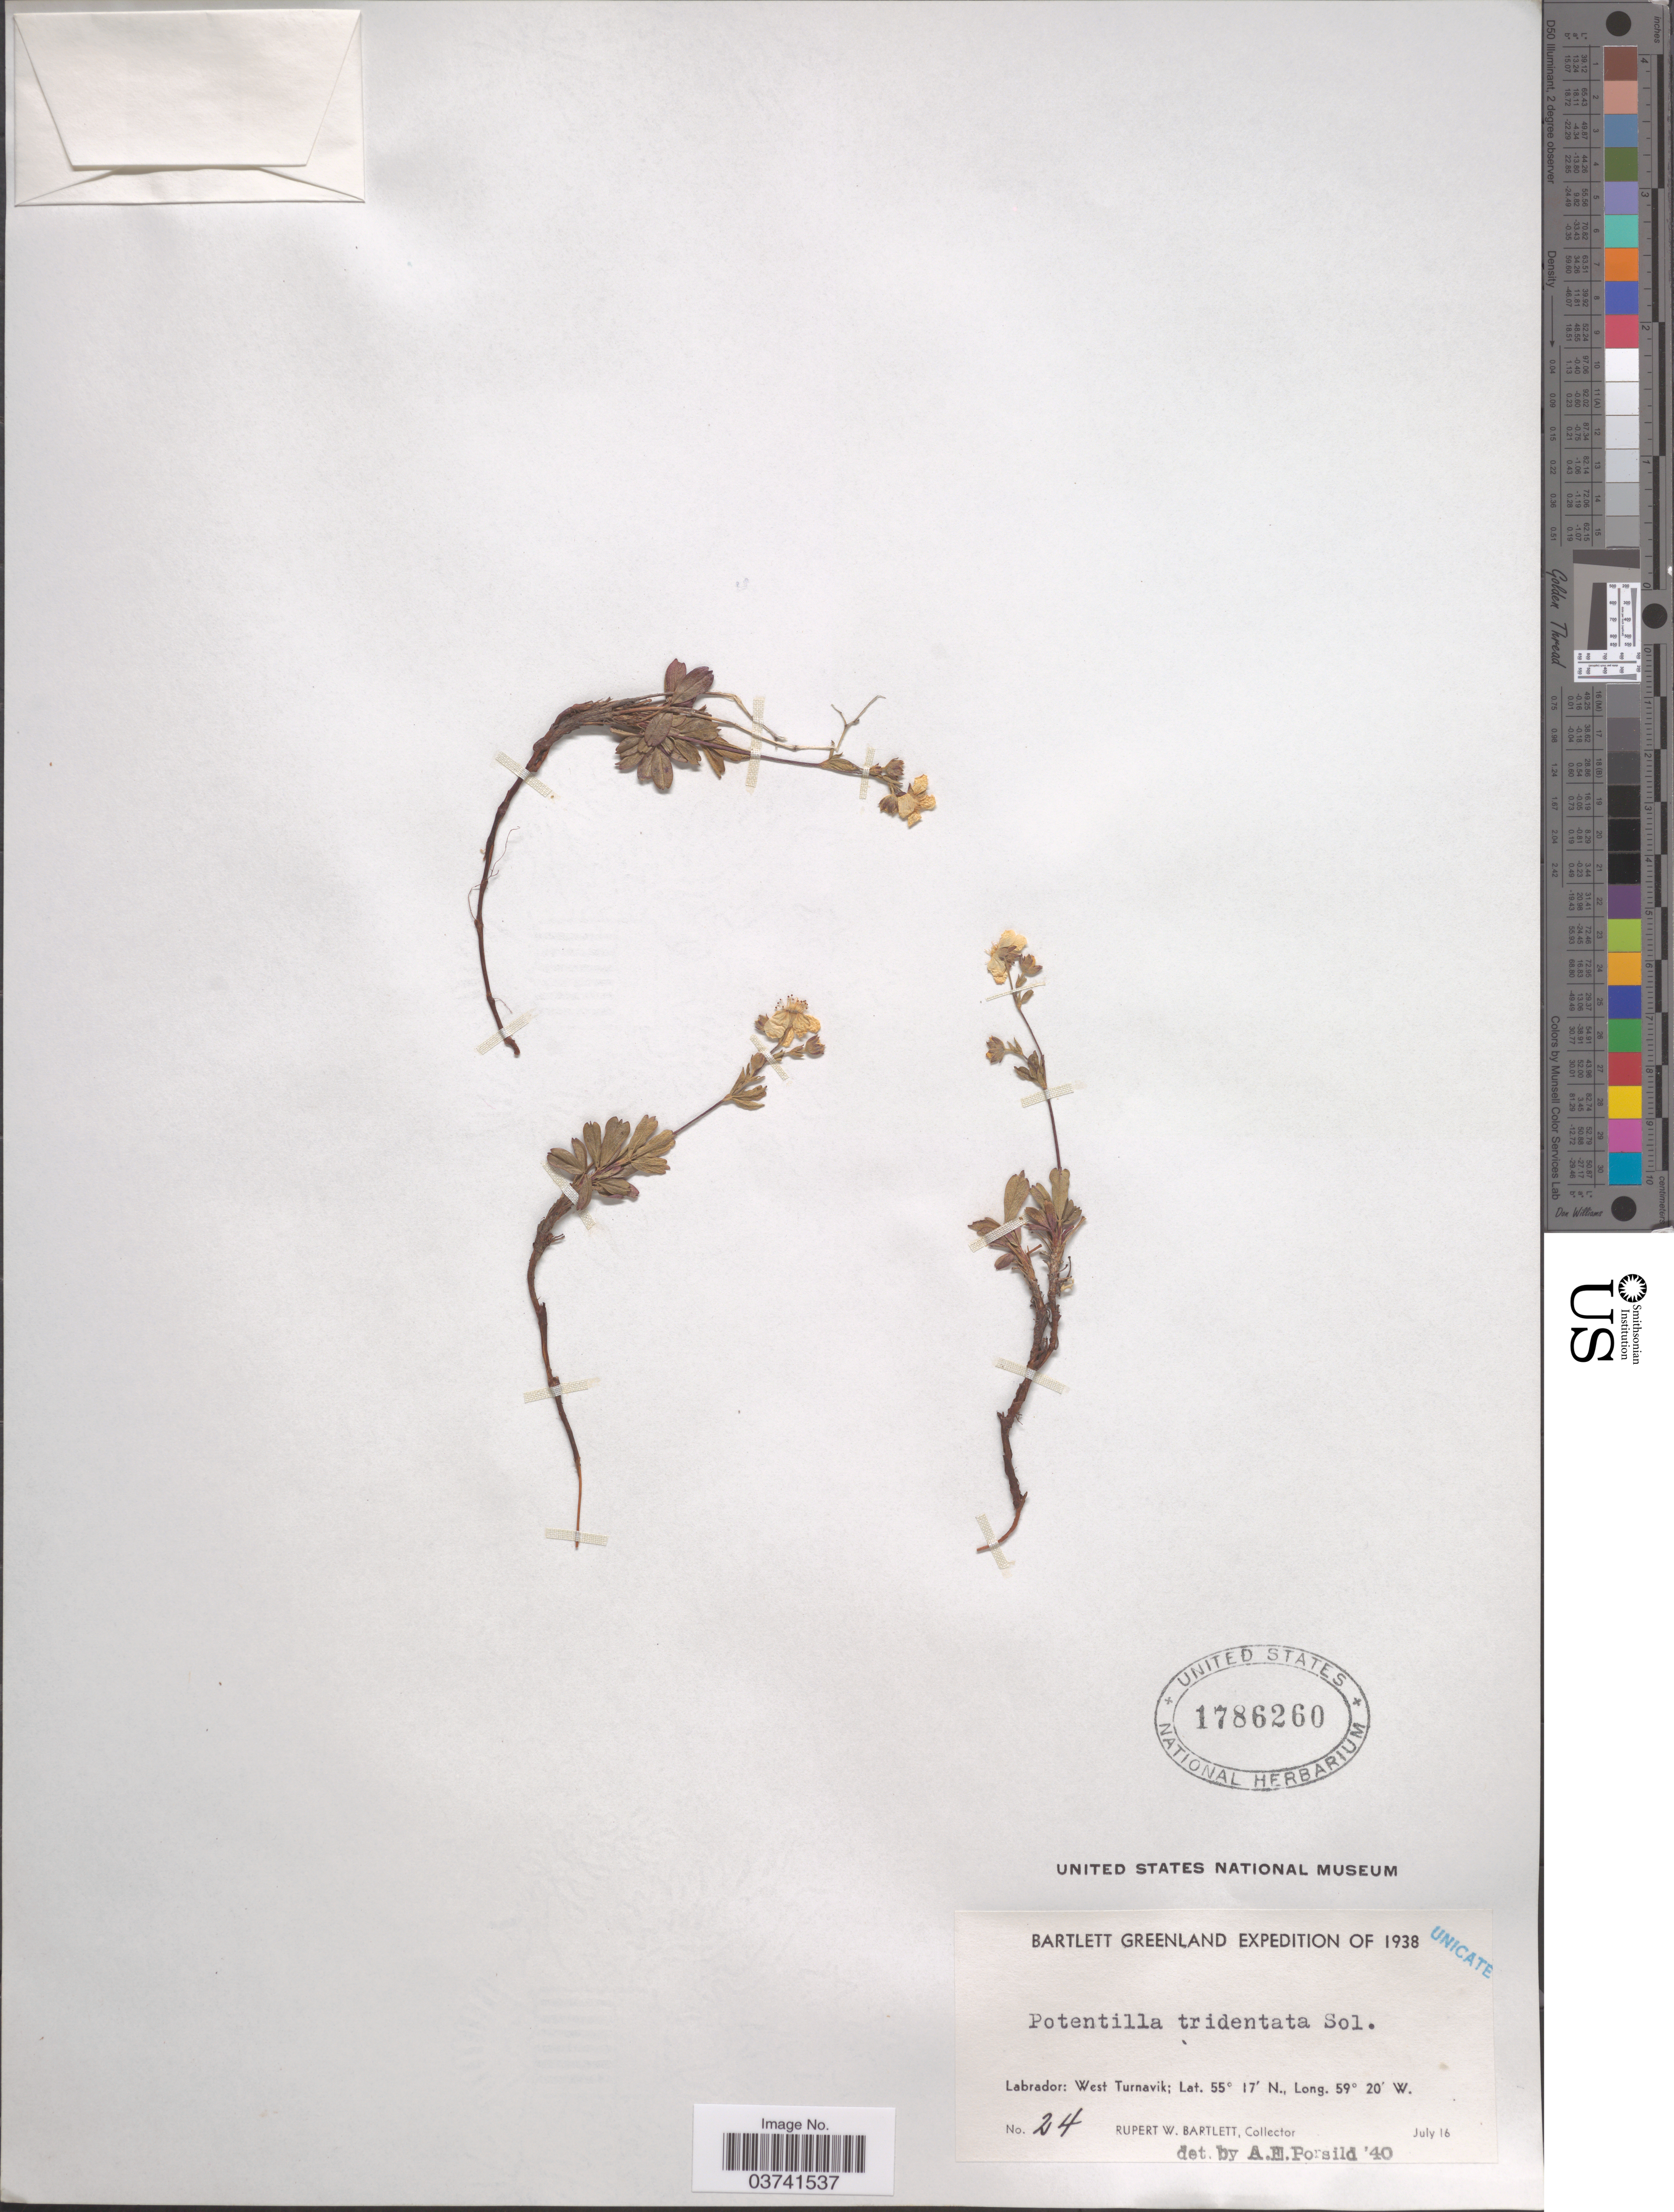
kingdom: Plantae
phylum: Tracheophyta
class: Magnoliopsida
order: Rosales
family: Rosaceae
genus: Potentilla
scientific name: Potentilla tridentata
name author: Aiton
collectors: R. W. Bartlett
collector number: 24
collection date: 1938-07-16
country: Canada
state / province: Newfoundland and Labrador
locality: Labrador: West Turnavik.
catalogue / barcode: US 1786260